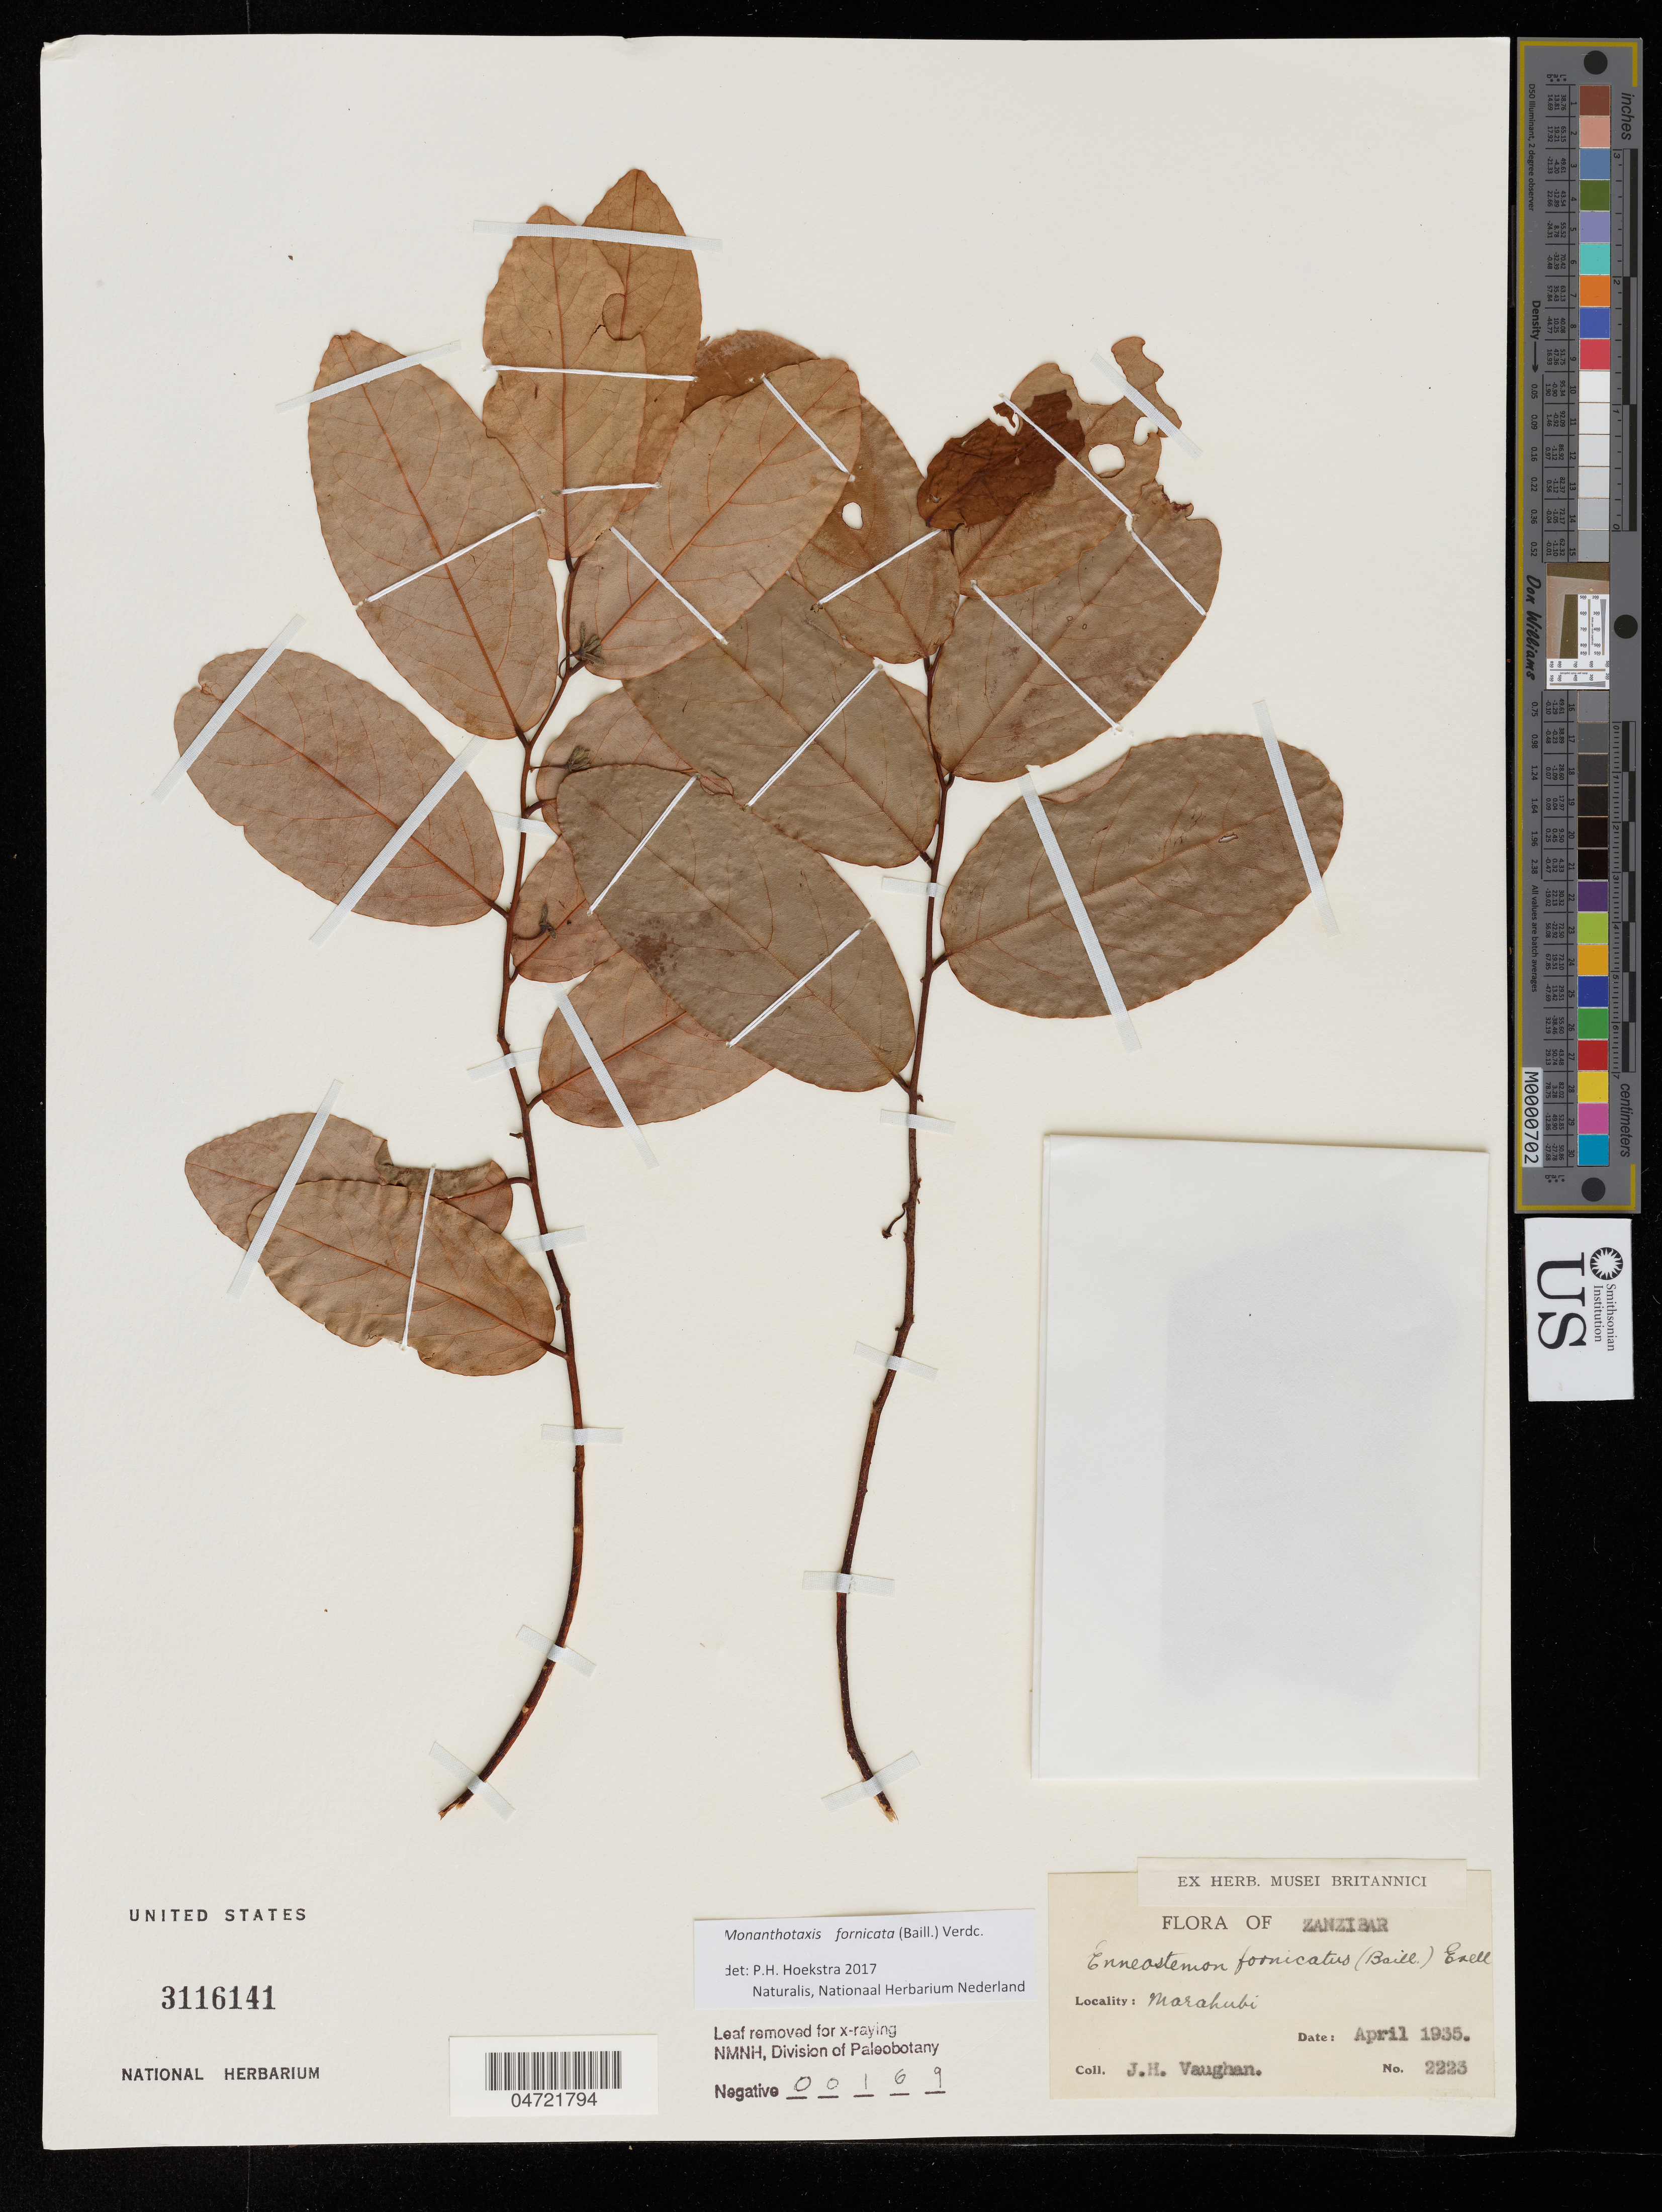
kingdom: Plantae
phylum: Tracheophyta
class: Magnoliopsida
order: Magnoliales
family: Annonaceae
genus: Monanthotaxis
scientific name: Monanthotaxis fornicata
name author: (Baill.) Verdc.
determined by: Hoekstra, P. H.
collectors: J. Vaughan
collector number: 2223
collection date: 1935-04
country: Tanzania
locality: Marahubi, Zanzibar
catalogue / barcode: US 3116141